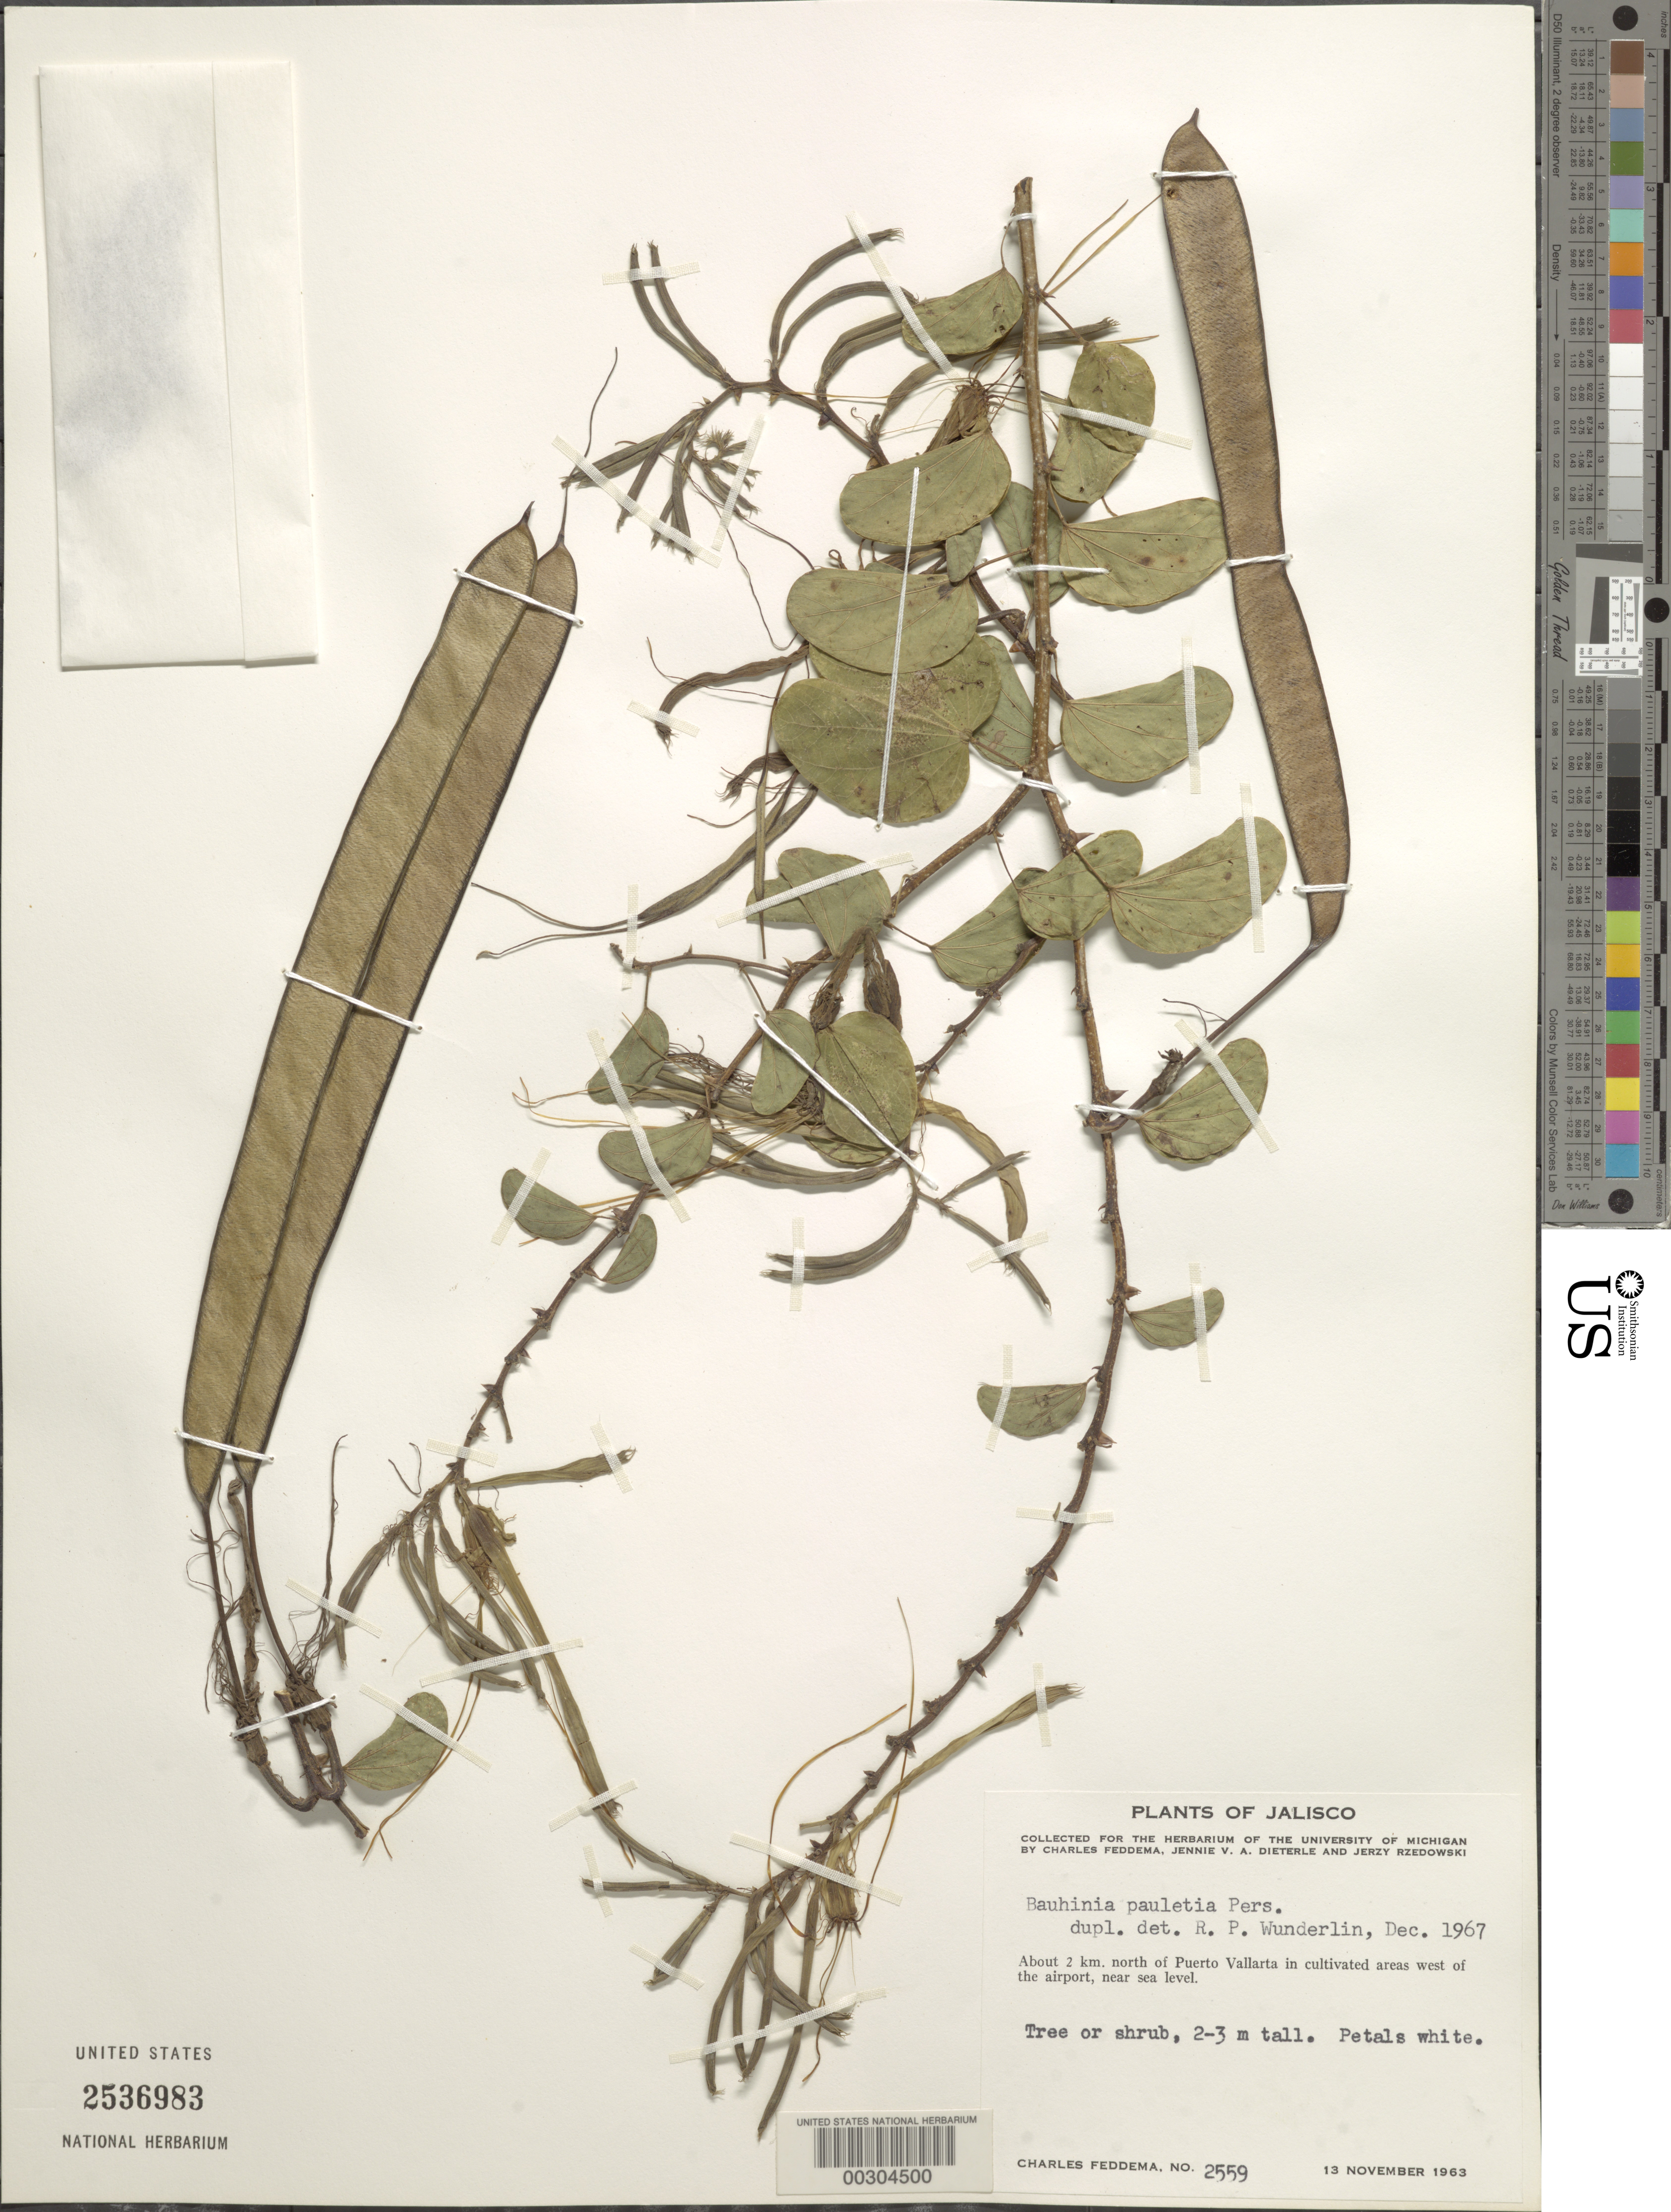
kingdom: Plantae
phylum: Tracheophyta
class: Magnoliopsida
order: Fabales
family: Fabaceae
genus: Bauhinia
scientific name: Bauhinia pauletia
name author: Pers.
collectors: C. Feddema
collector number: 2559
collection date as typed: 13 Nov 1963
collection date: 1963-11-13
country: Mexico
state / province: Jalisco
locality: About 2 km N of Puerto Vallarta in cultivated areas W of the airport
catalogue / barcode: US 2536983